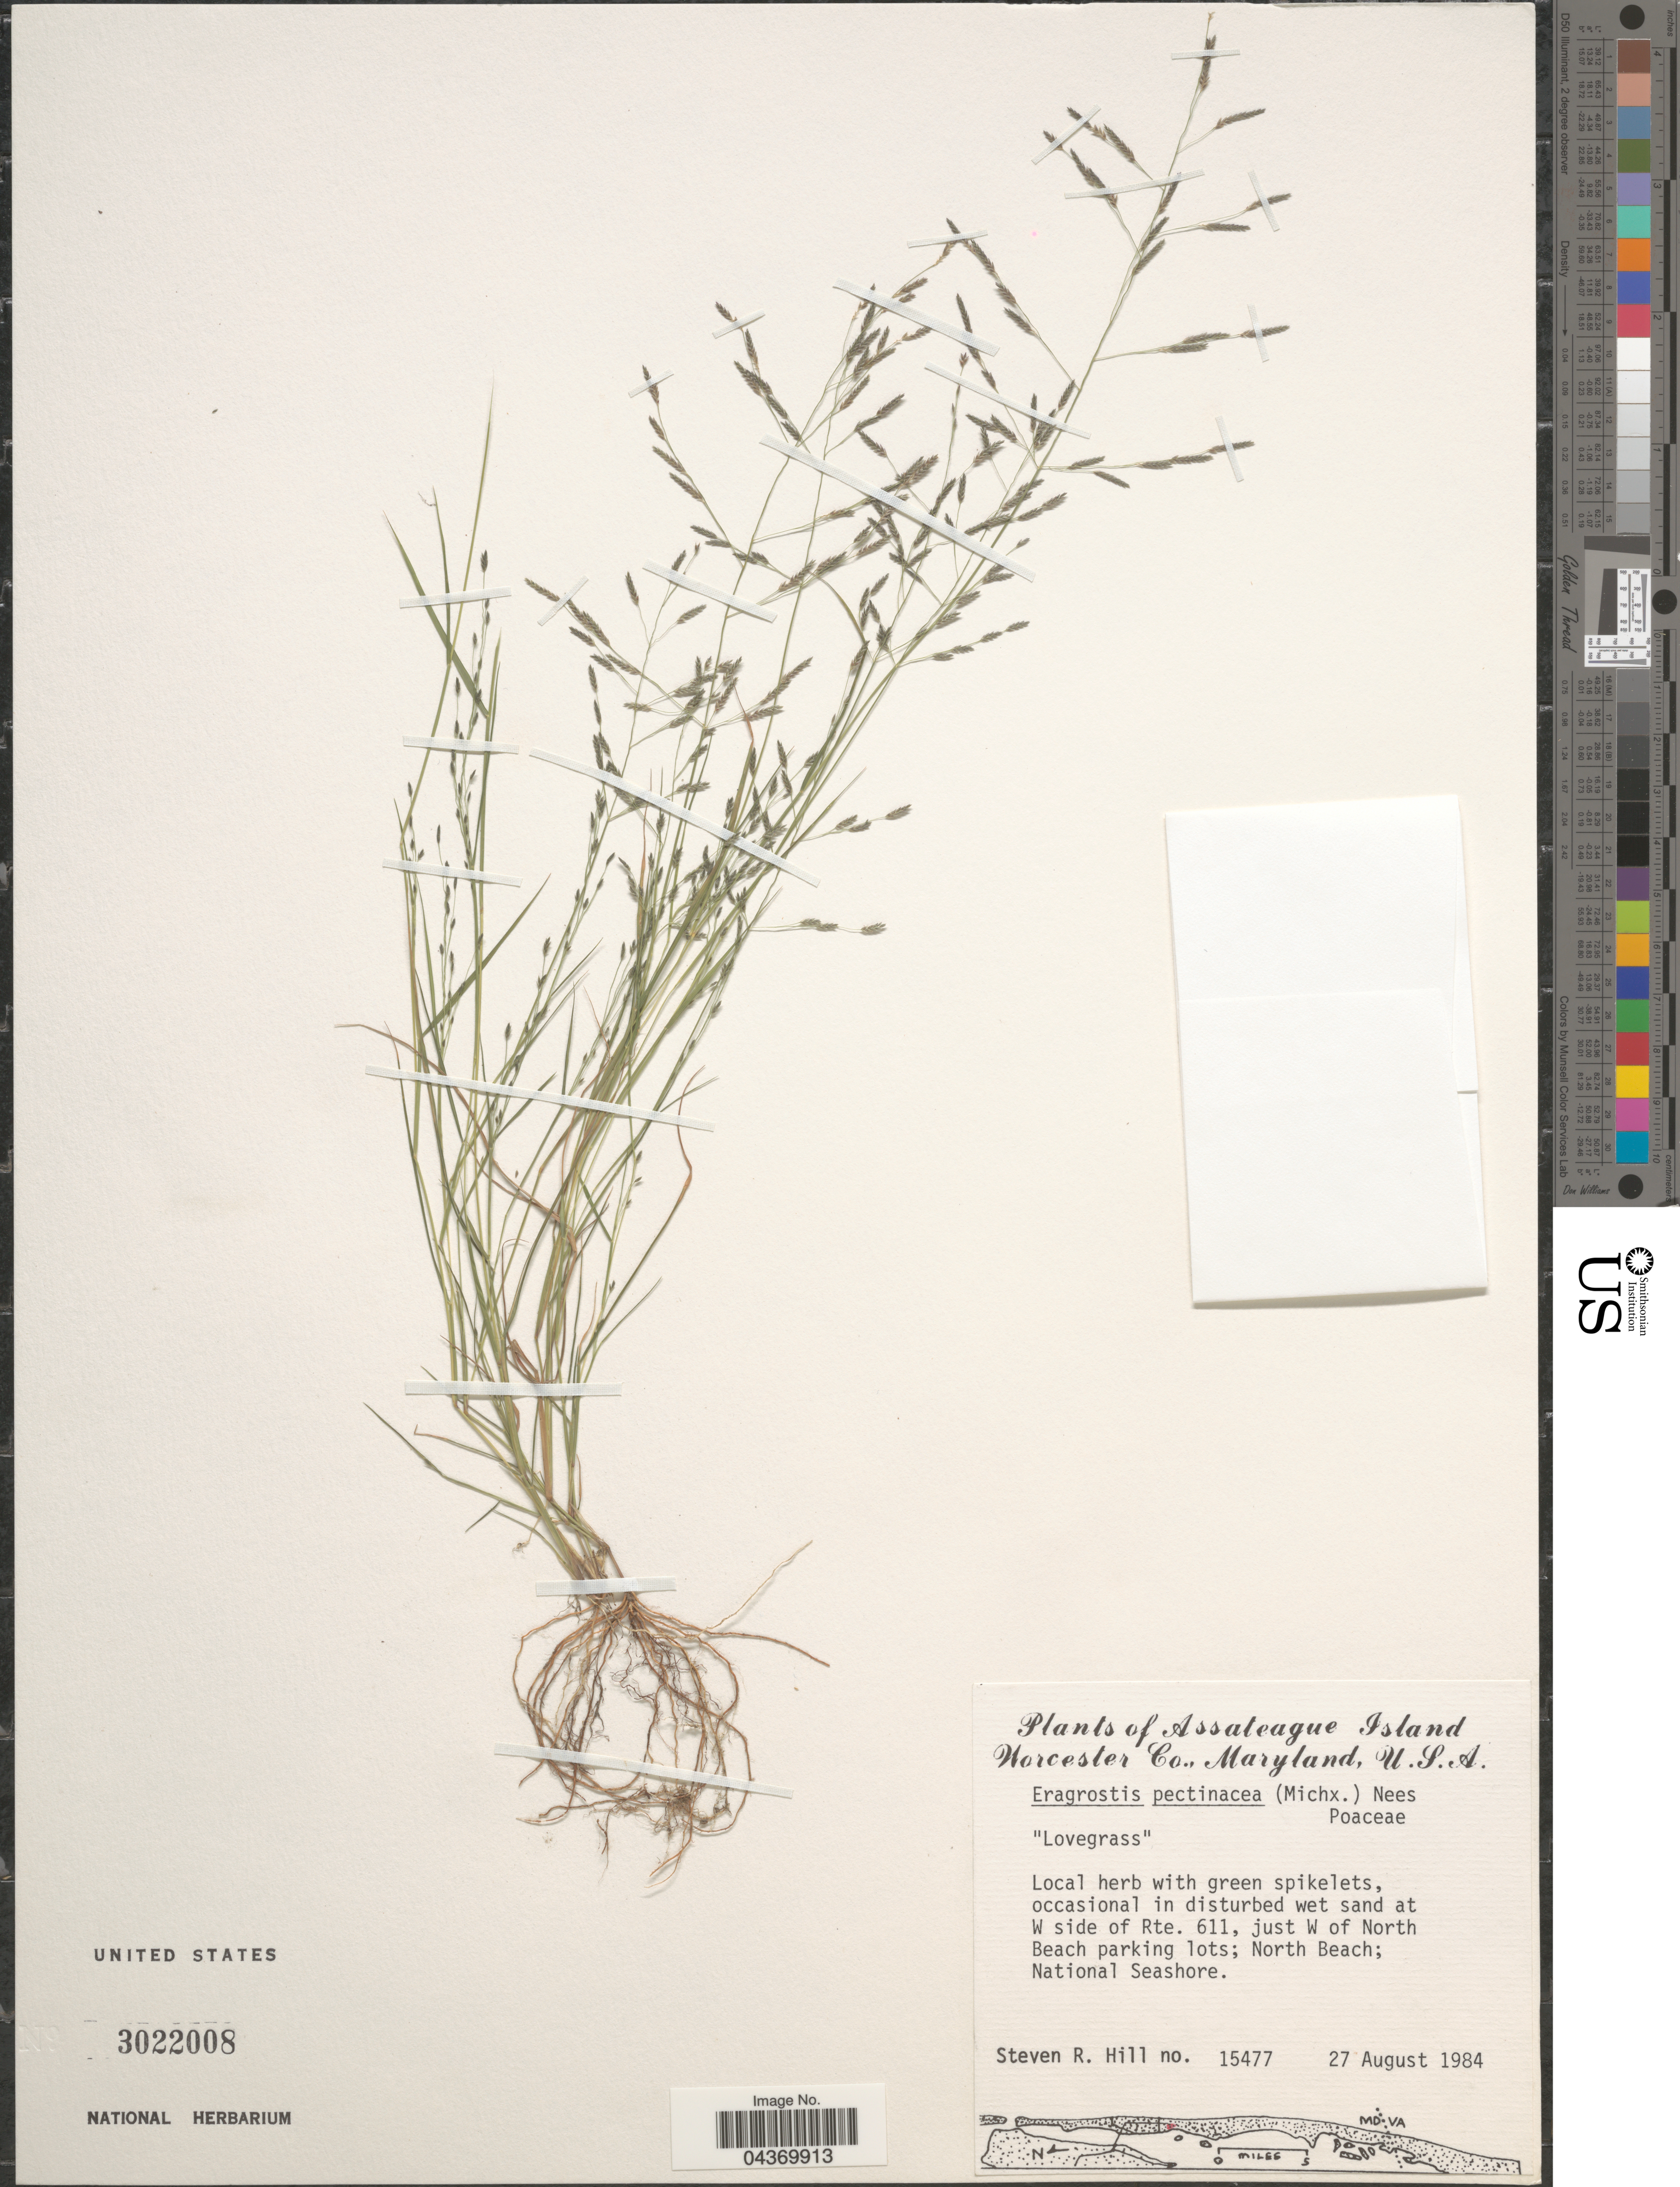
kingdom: Plantae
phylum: Tracheophyta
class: Liliopsida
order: Poales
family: Poaceae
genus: Eragrostis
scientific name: Eragrostis pectinacea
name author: (Michx.) Nees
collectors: S. R. Hill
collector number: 15477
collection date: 1984-08-27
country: United States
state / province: Maryland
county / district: Worcester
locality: Assateague Island. Worcester Co. At W side of Rte. 611, just W of North Beach parking lots; North Beach; National Seashore.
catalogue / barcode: US 3022008